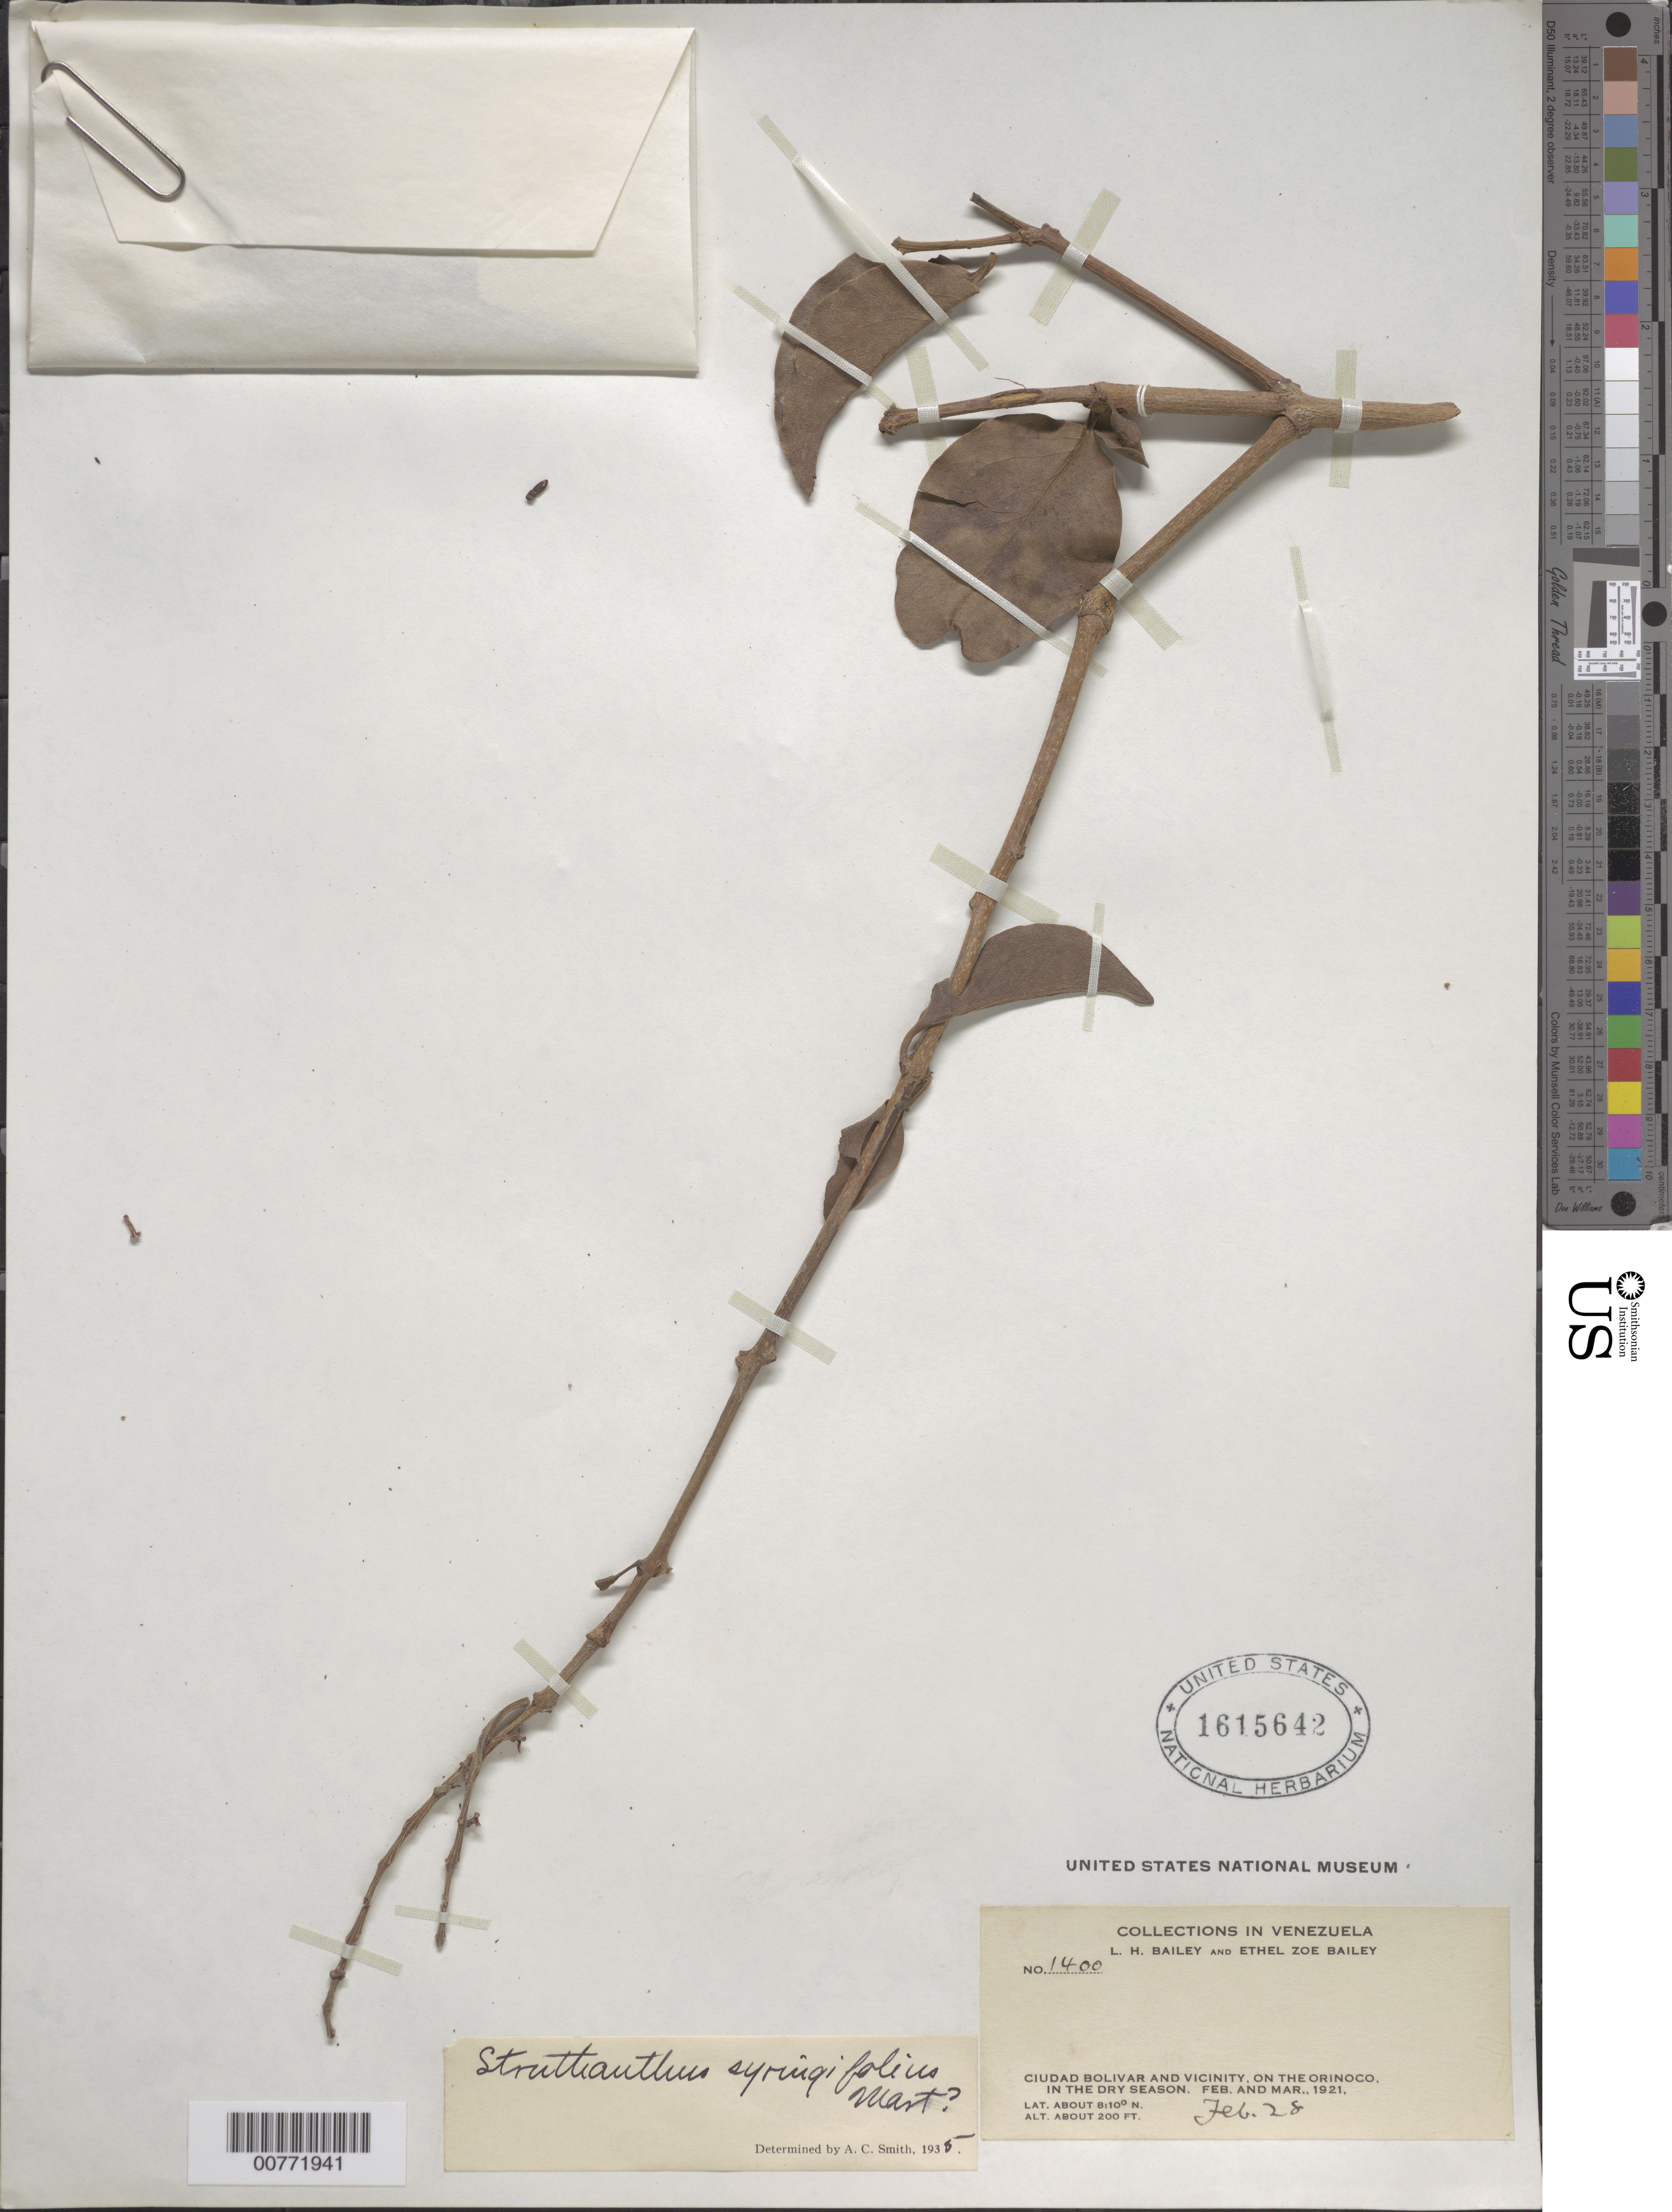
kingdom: Plantae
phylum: Tracheophyta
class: Magnoliopsida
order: Santalales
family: Loranthaceae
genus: Struthanthus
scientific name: Struthanthus syringifolius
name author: (Mart.) Mart.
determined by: Smith, Christen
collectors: L. H. Bailey & E. Z. Bailey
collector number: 1400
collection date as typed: Feb-21 and Mar-21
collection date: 1921-02,1921-03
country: Venezuela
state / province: Bolívar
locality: Ciudad Bolívar and vicinity, Orinoco R.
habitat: Dry season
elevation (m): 61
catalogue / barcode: US 1615642